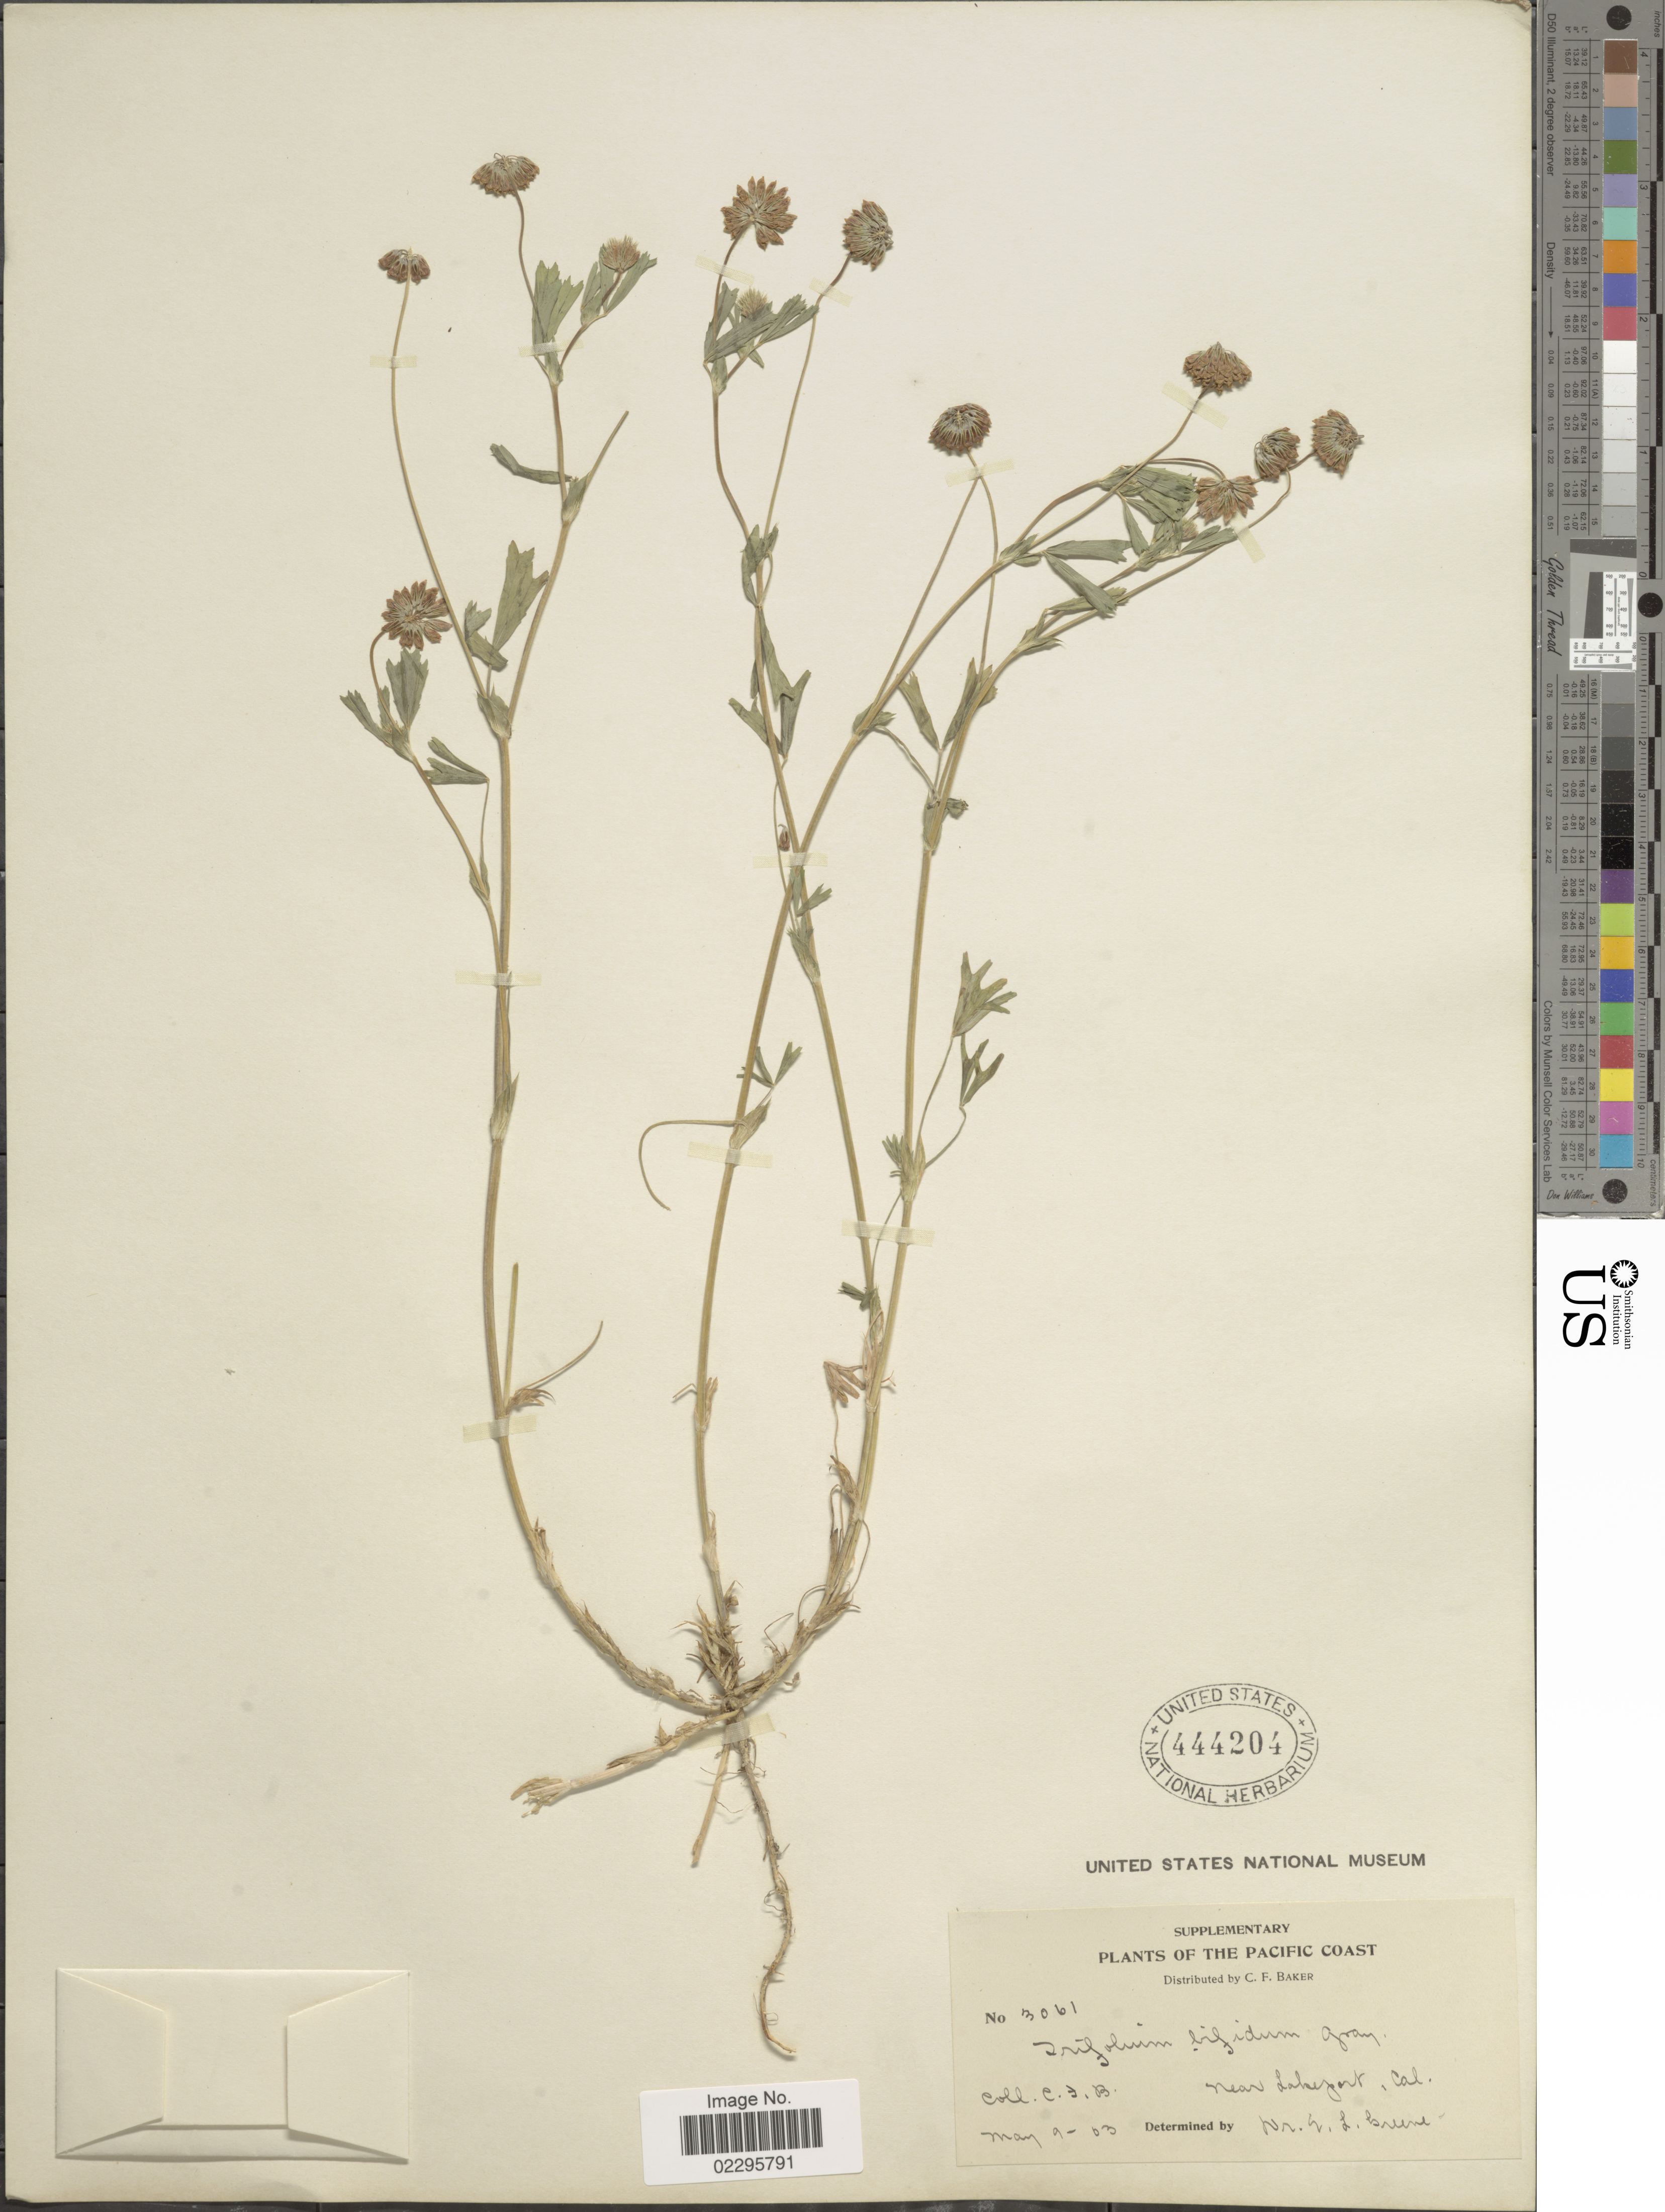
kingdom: Plantae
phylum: Tracheophyta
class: Magnoliopsida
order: Fabales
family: Fabaceae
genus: Trifolium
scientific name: Trifolium bifidum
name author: A. Gray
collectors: C. F. Baker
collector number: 3061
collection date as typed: Transcribed d/m/y: 9/5/63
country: United States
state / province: California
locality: Pacific Coast, near Lakeport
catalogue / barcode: US 444204